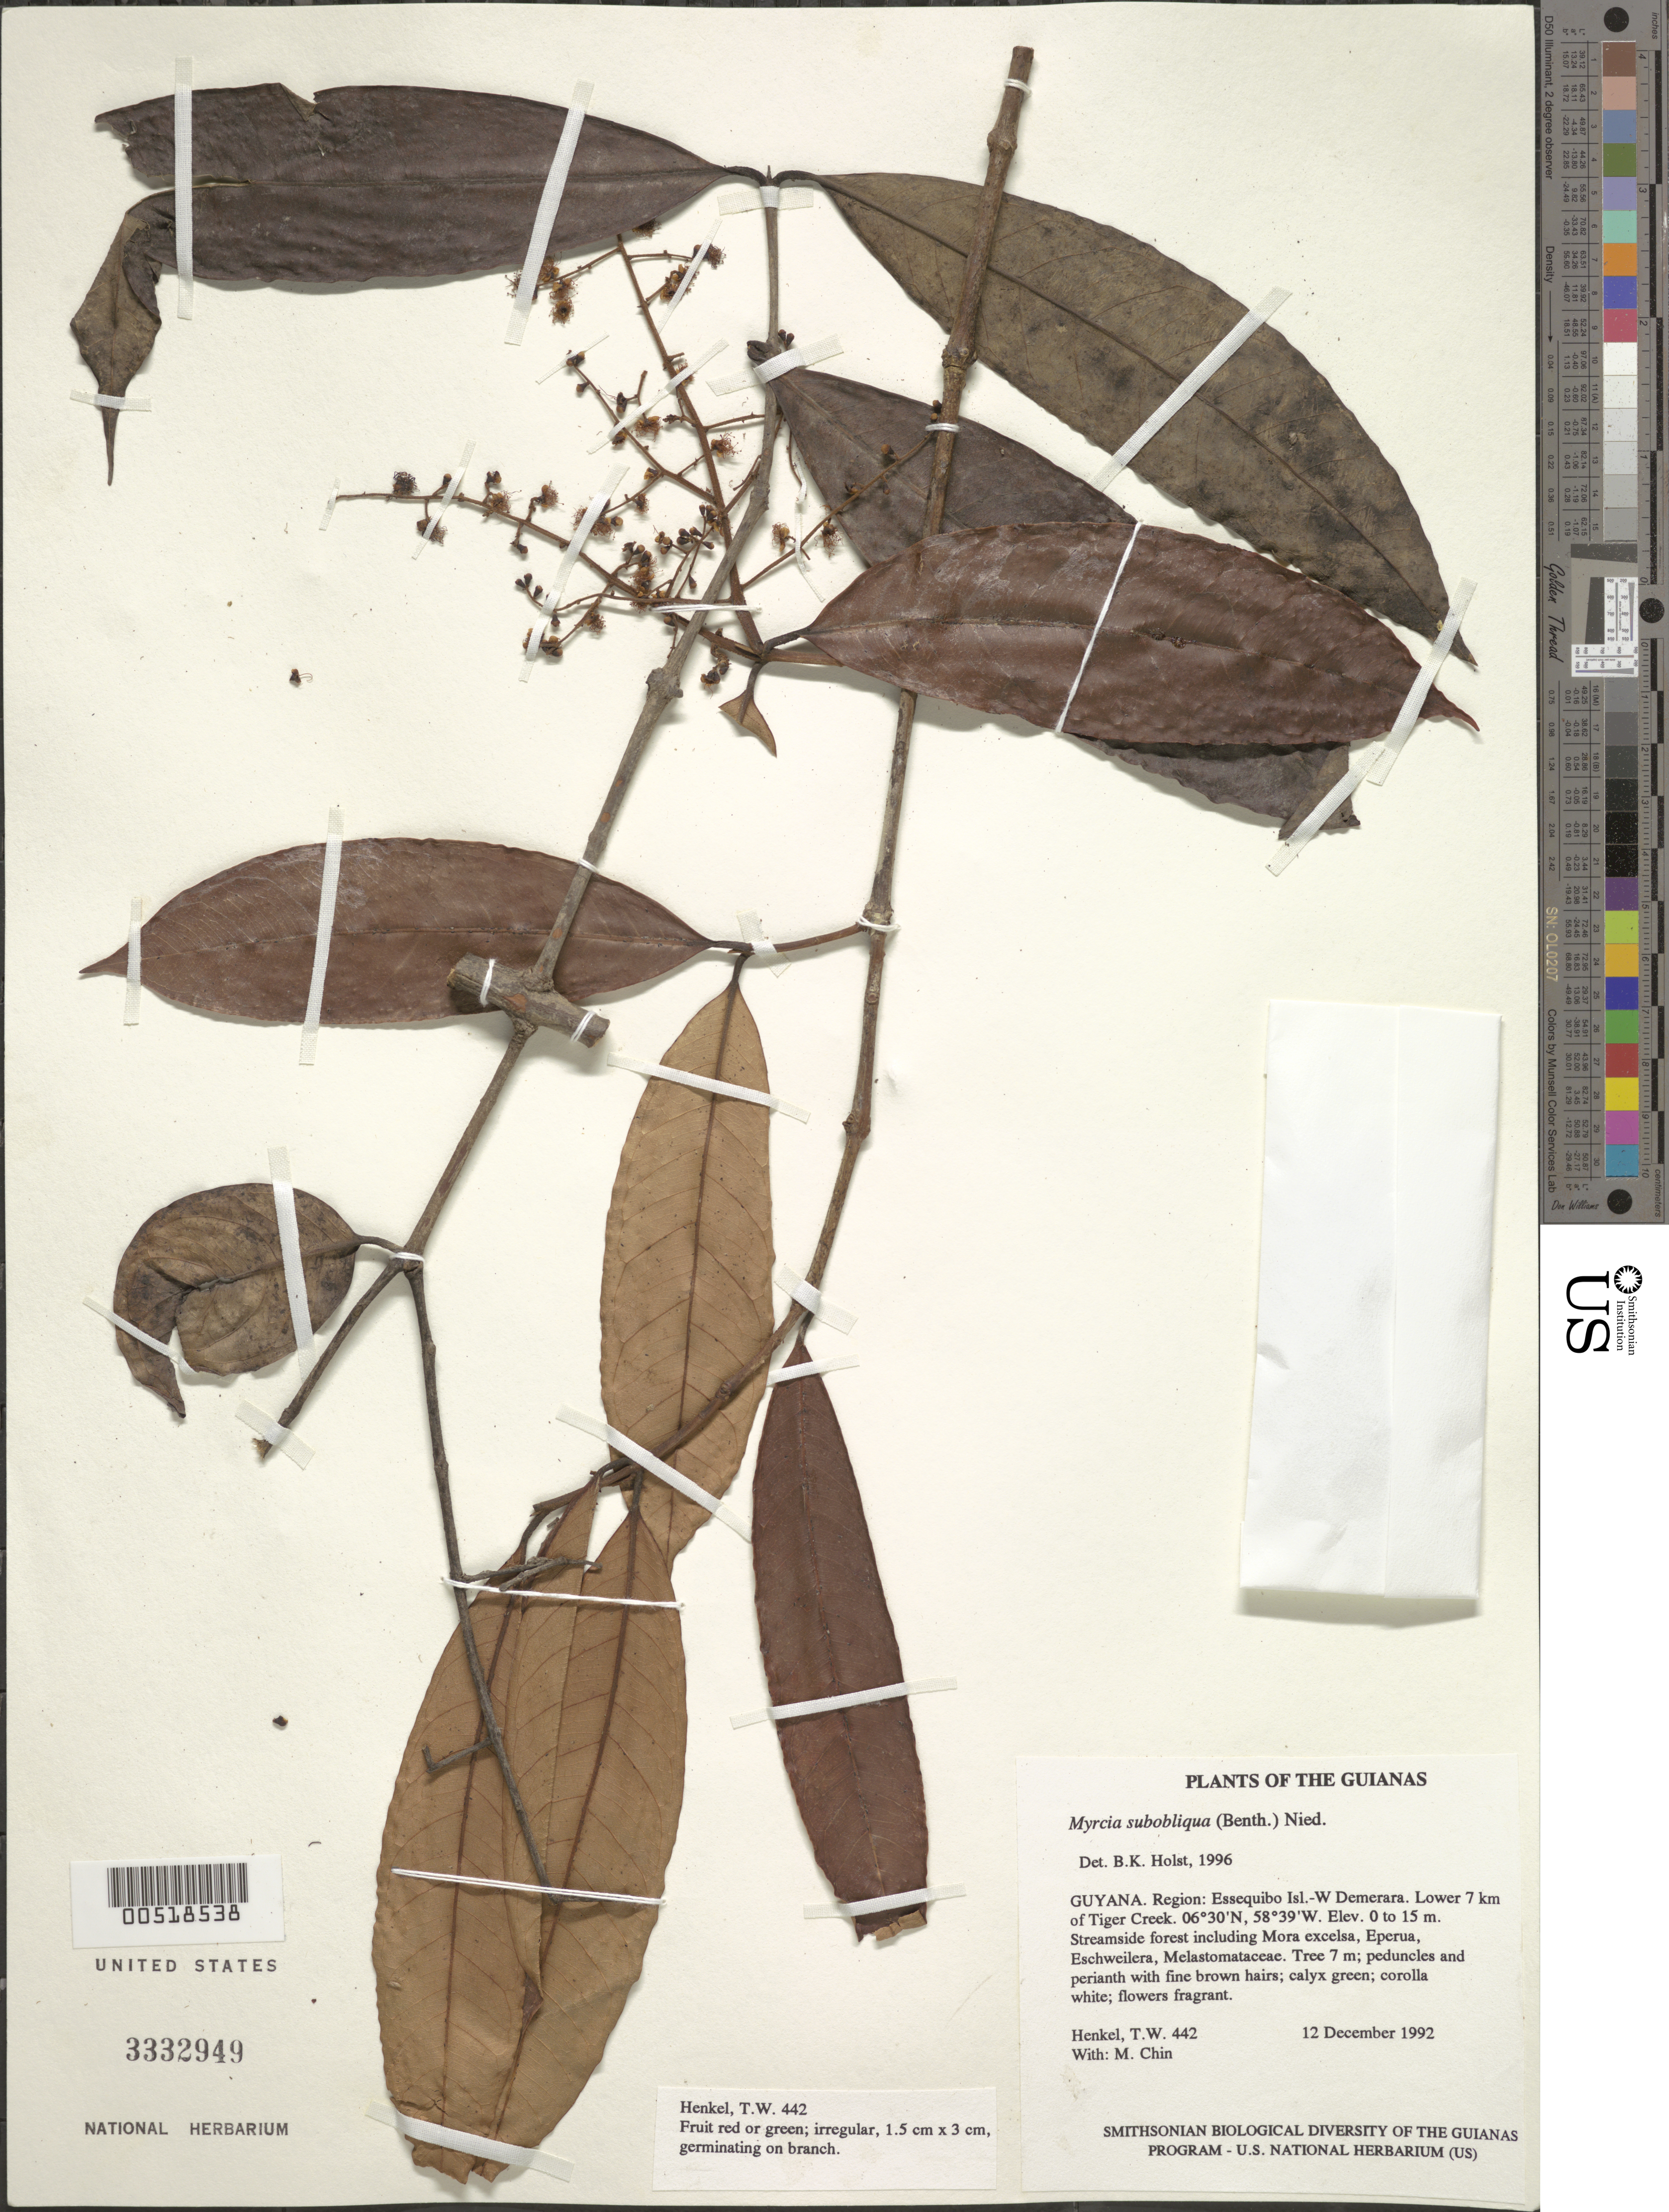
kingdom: Plantae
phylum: Tracheophyta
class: Magnoliopsida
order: Myrtales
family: Myrtaceae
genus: Myrcia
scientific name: Myrcia subobliqua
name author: (Benth.) Neidenzu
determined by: Holst, Bruce K.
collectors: T. Henkel & M. Chin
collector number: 442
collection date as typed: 12 December 1992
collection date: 1992-12-12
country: Guyana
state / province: Essequibo Isl-W. Demerara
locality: Lower 7 km of Tiger Creek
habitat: Streamside forest including Mora excelsa, Eperua, Eschweilera, Melastomataceae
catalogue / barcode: US 3332949